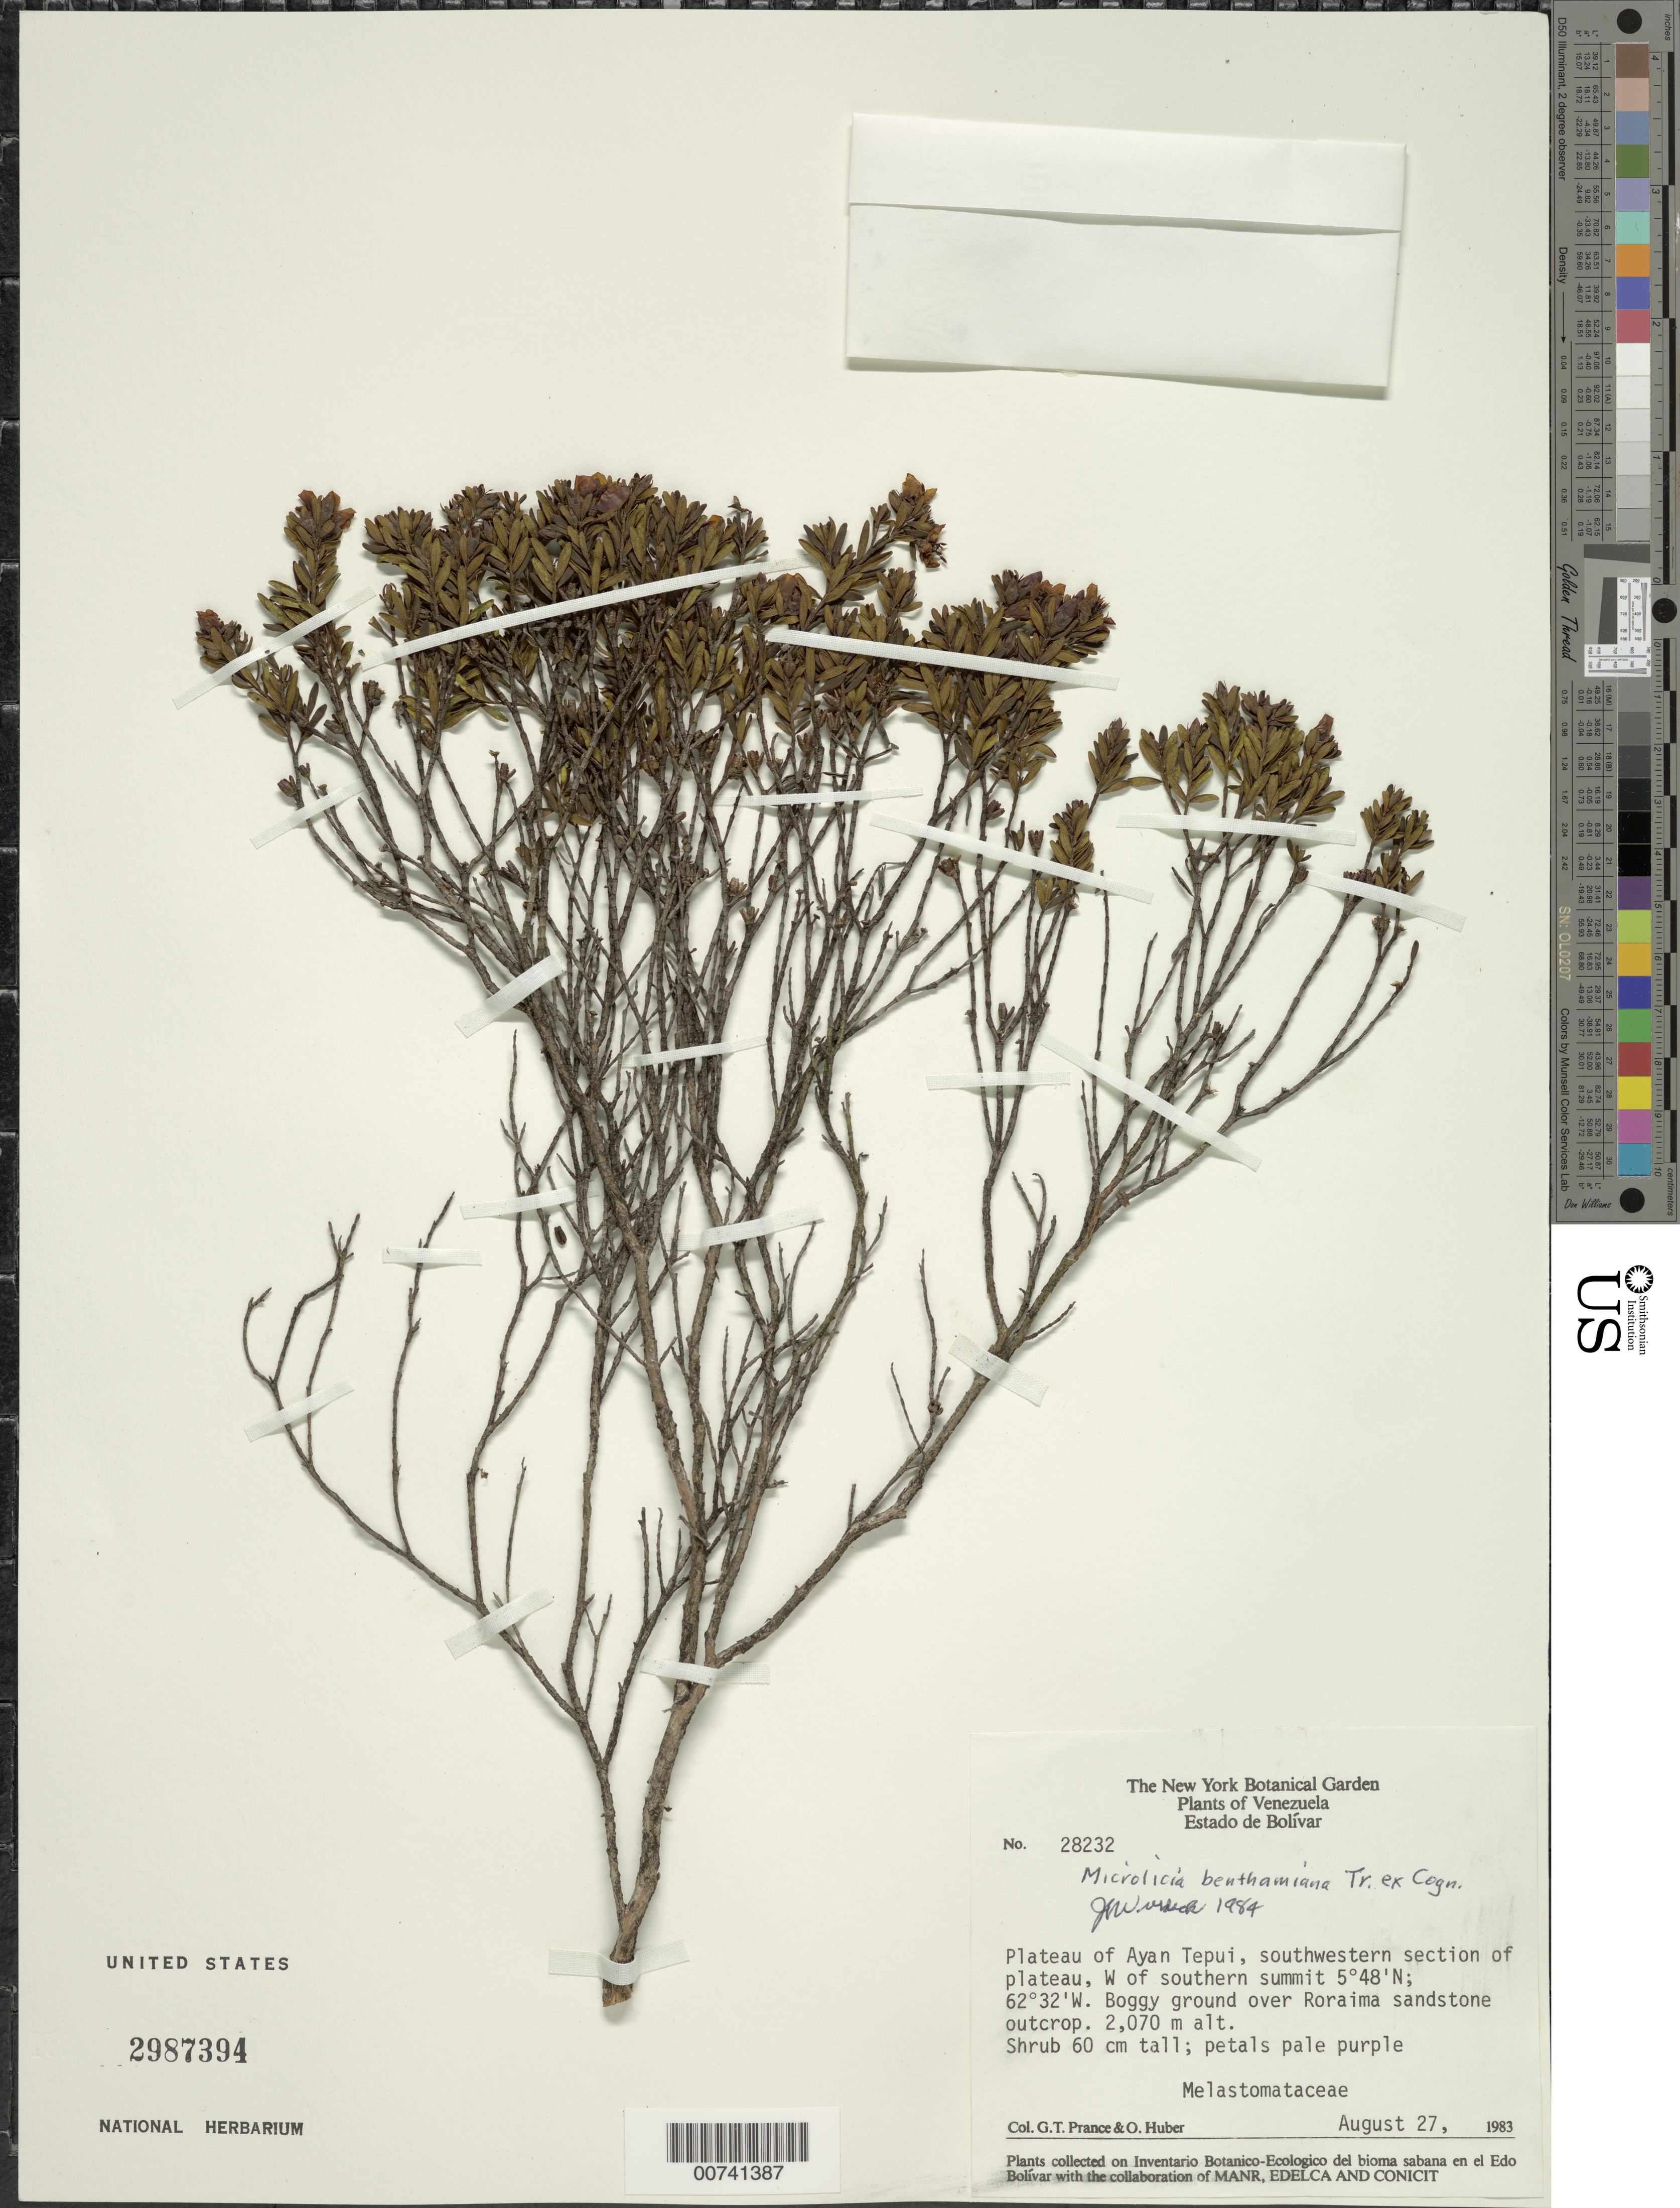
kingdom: Plantae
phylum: Tracheophyta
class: Magnoliopsida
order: Myrtales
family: Melastomataceae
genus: Microlicia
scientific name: Microlicia benthamiana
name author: Triana ex Cogn.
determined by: Wurdack, John J., (US), US (UNITED STATES)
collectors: G. T. Prance & O. Huber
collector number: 28232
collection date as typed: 27-Aug-83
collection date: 1983-08-27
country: Venezuela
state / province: Bolívar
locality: Auyan tepuí plateau, SW section of plateau, W of southern summit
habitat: Boggy ground on roraima sandstone outcrop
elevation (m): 2070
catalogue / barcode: US 2987394